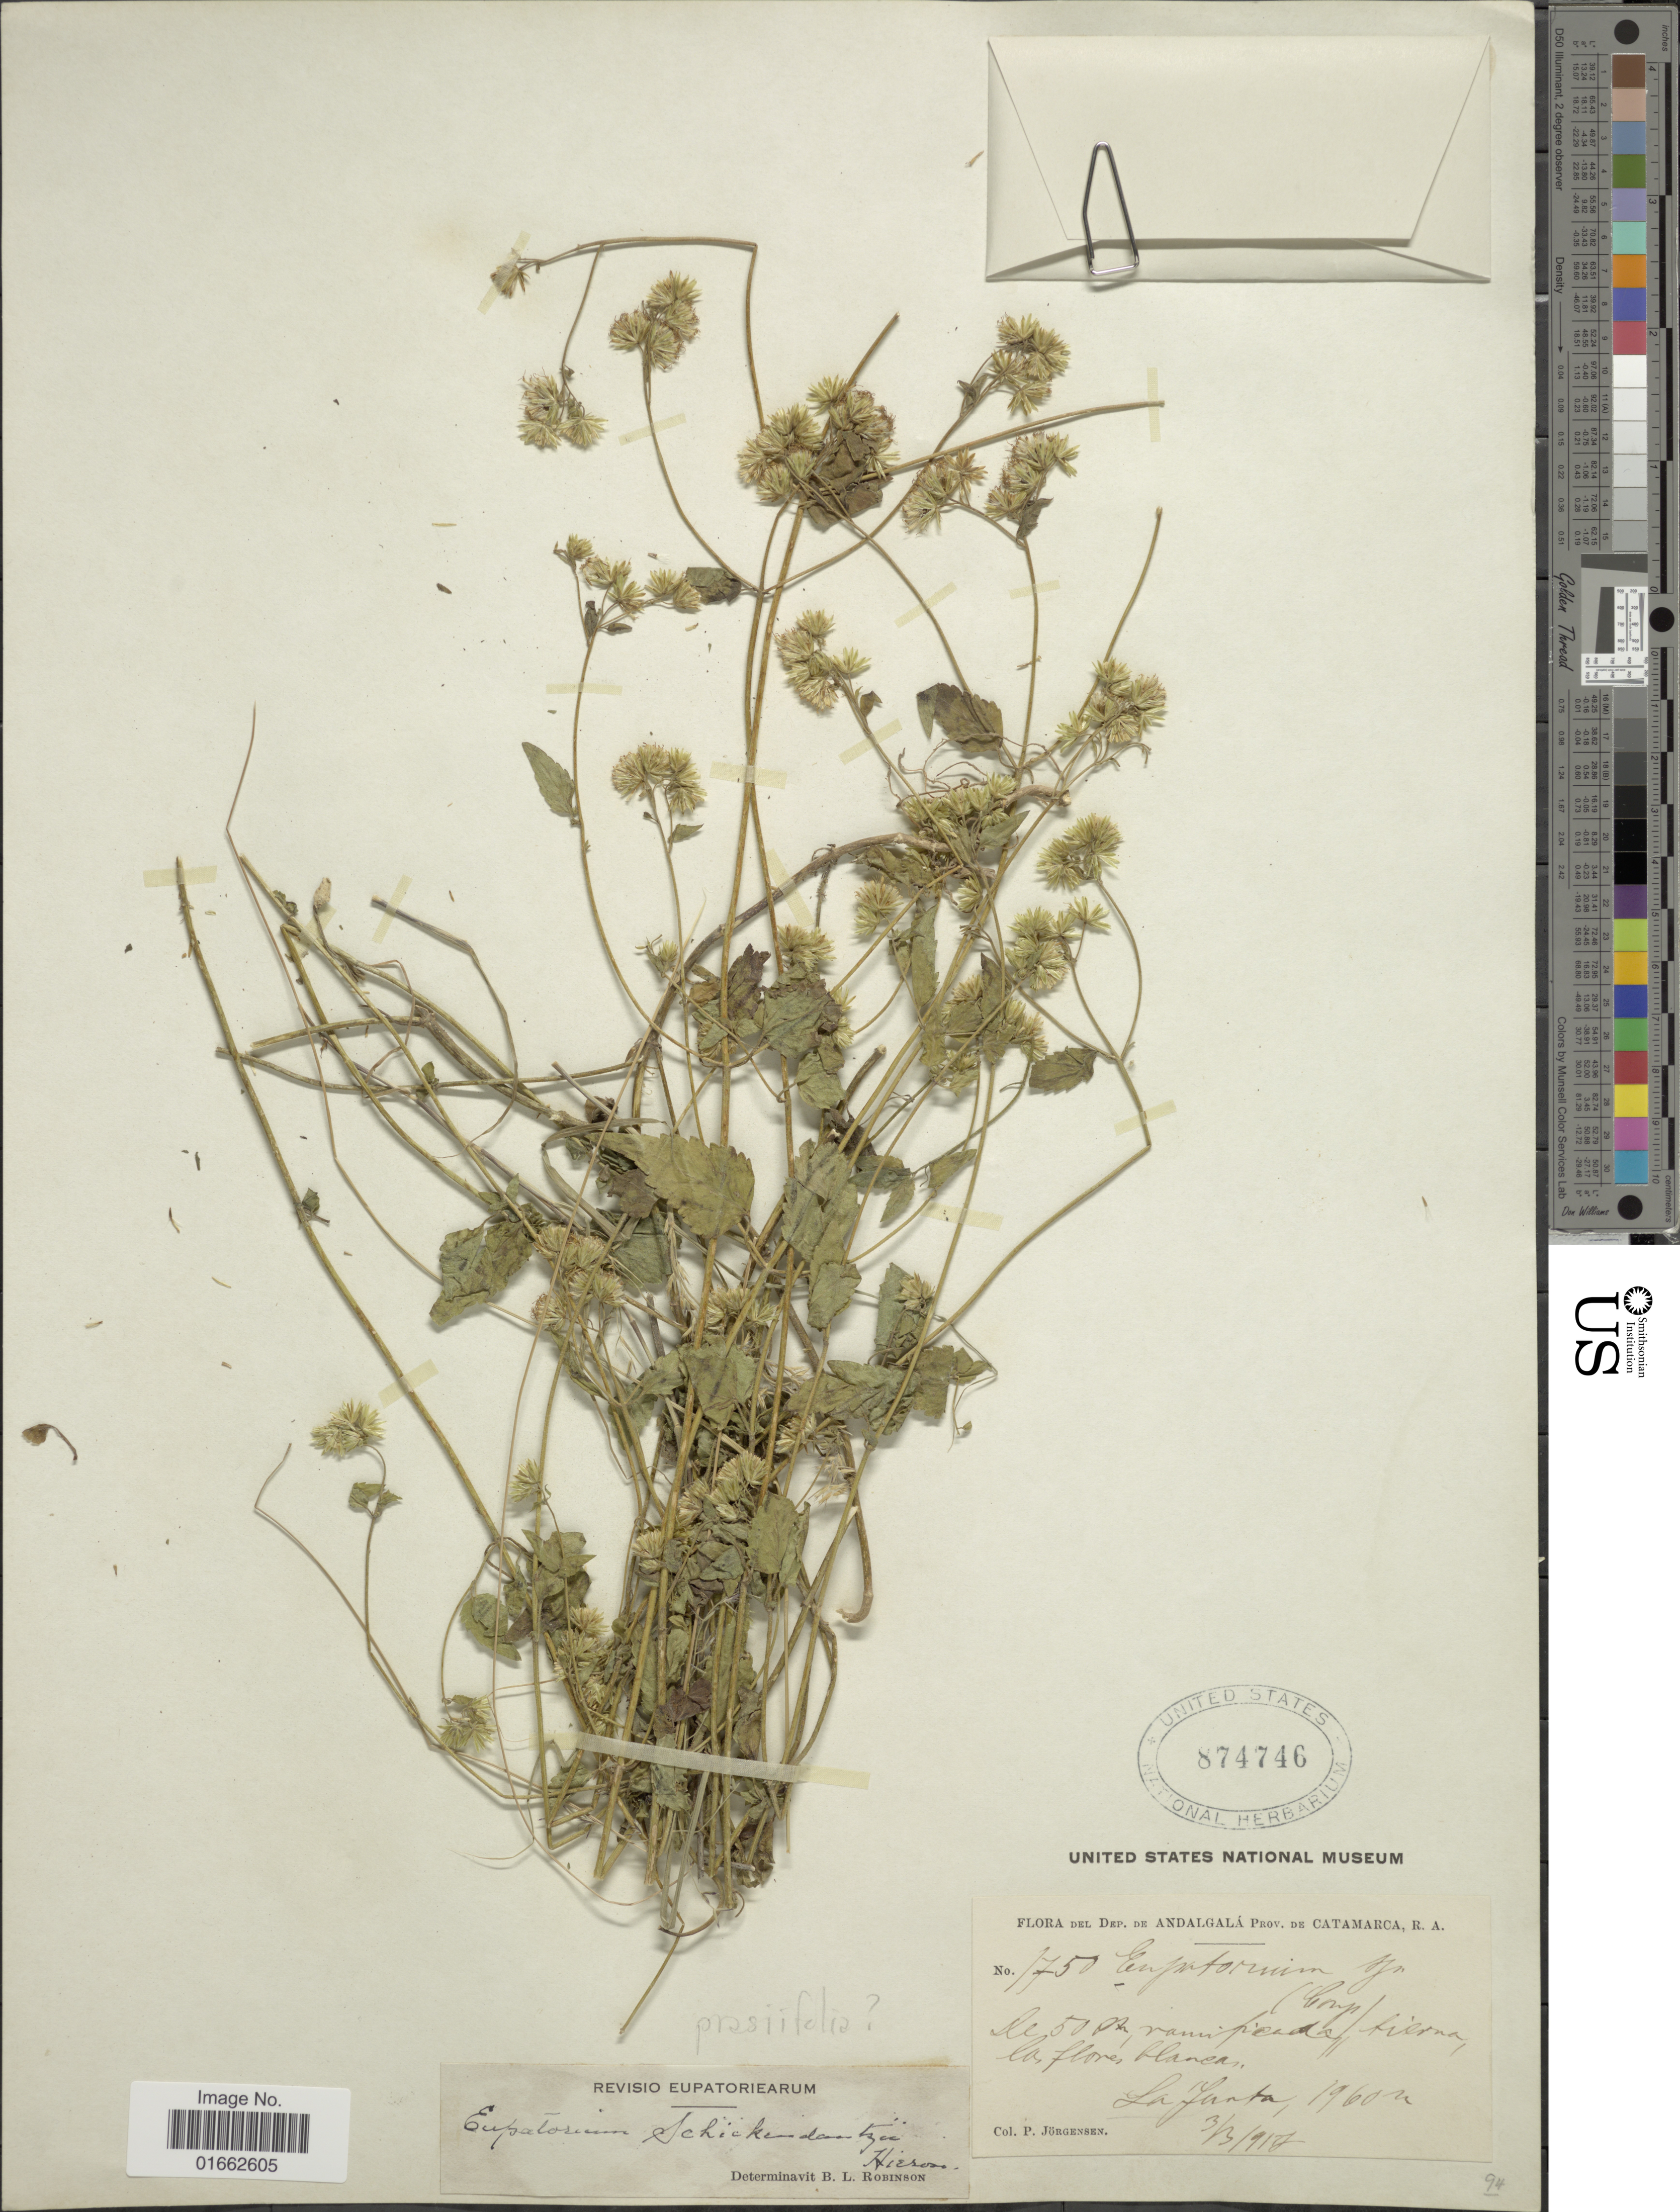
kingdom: Plantae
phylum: Tracheophyta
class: Magnoliopsida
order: Asterales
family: Asteraceae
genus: Fleischmannia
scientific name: Fleischmannia prasiifolia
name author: (Griseb.) R.M. King & H. Rob.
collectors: P. Jörgensen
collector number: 1750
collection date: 1919-03-03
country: Argentina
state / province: Catamarca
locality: Dep. de Andalgalá, R.A. La Junta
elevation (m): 1960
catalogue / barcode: US 874746